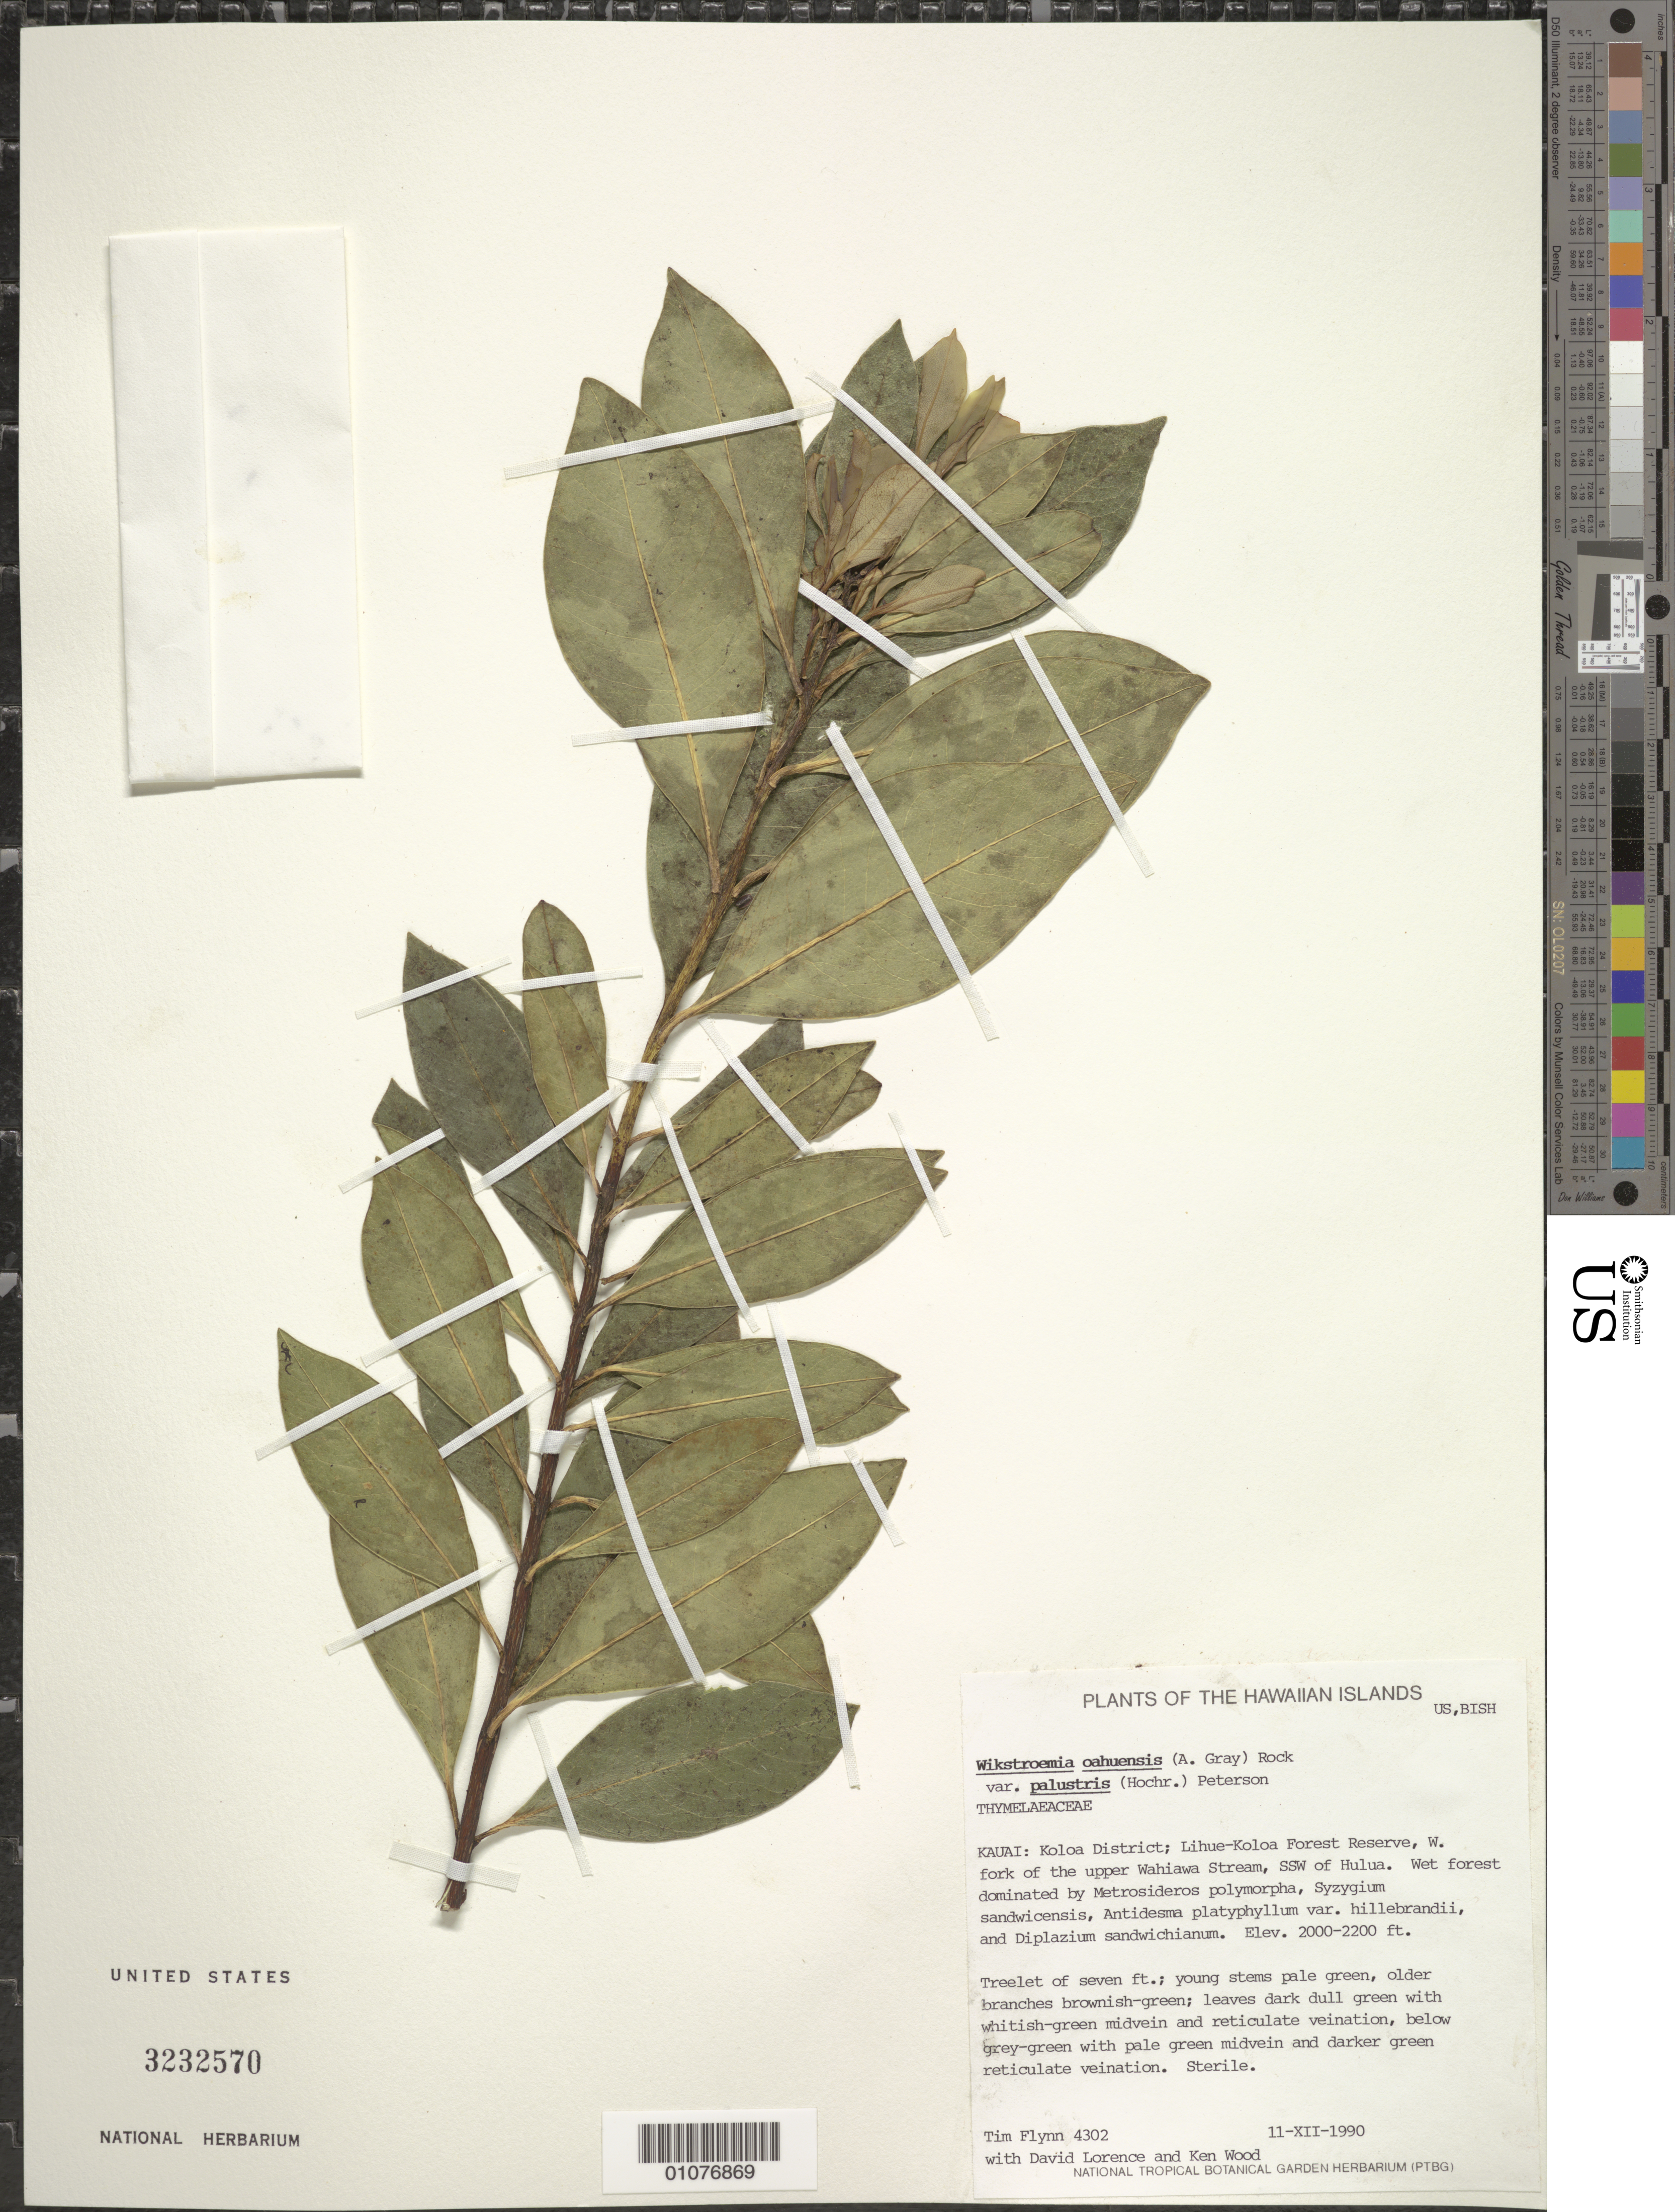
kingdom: Plantae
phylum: Tracheophyta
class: Magnoliopsida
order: Malvales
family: Thymelaeaceae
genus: Wikstroemia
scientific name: Wikstroemia oahuensis var. palustris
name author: (Hochr.) B. Peterson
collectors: T. W. Flynn, D. Lorence & K. R. Wood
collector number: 4302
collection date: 1990-12-11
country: United States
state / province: Hawaii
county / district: Kauai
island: Kaua'i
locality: Koloa District, Lihue-Koloa Forest Reserve, W fork of the upper Wahiawa Stream, SSW of Hulua.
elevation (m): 610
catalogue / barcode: US 3232570